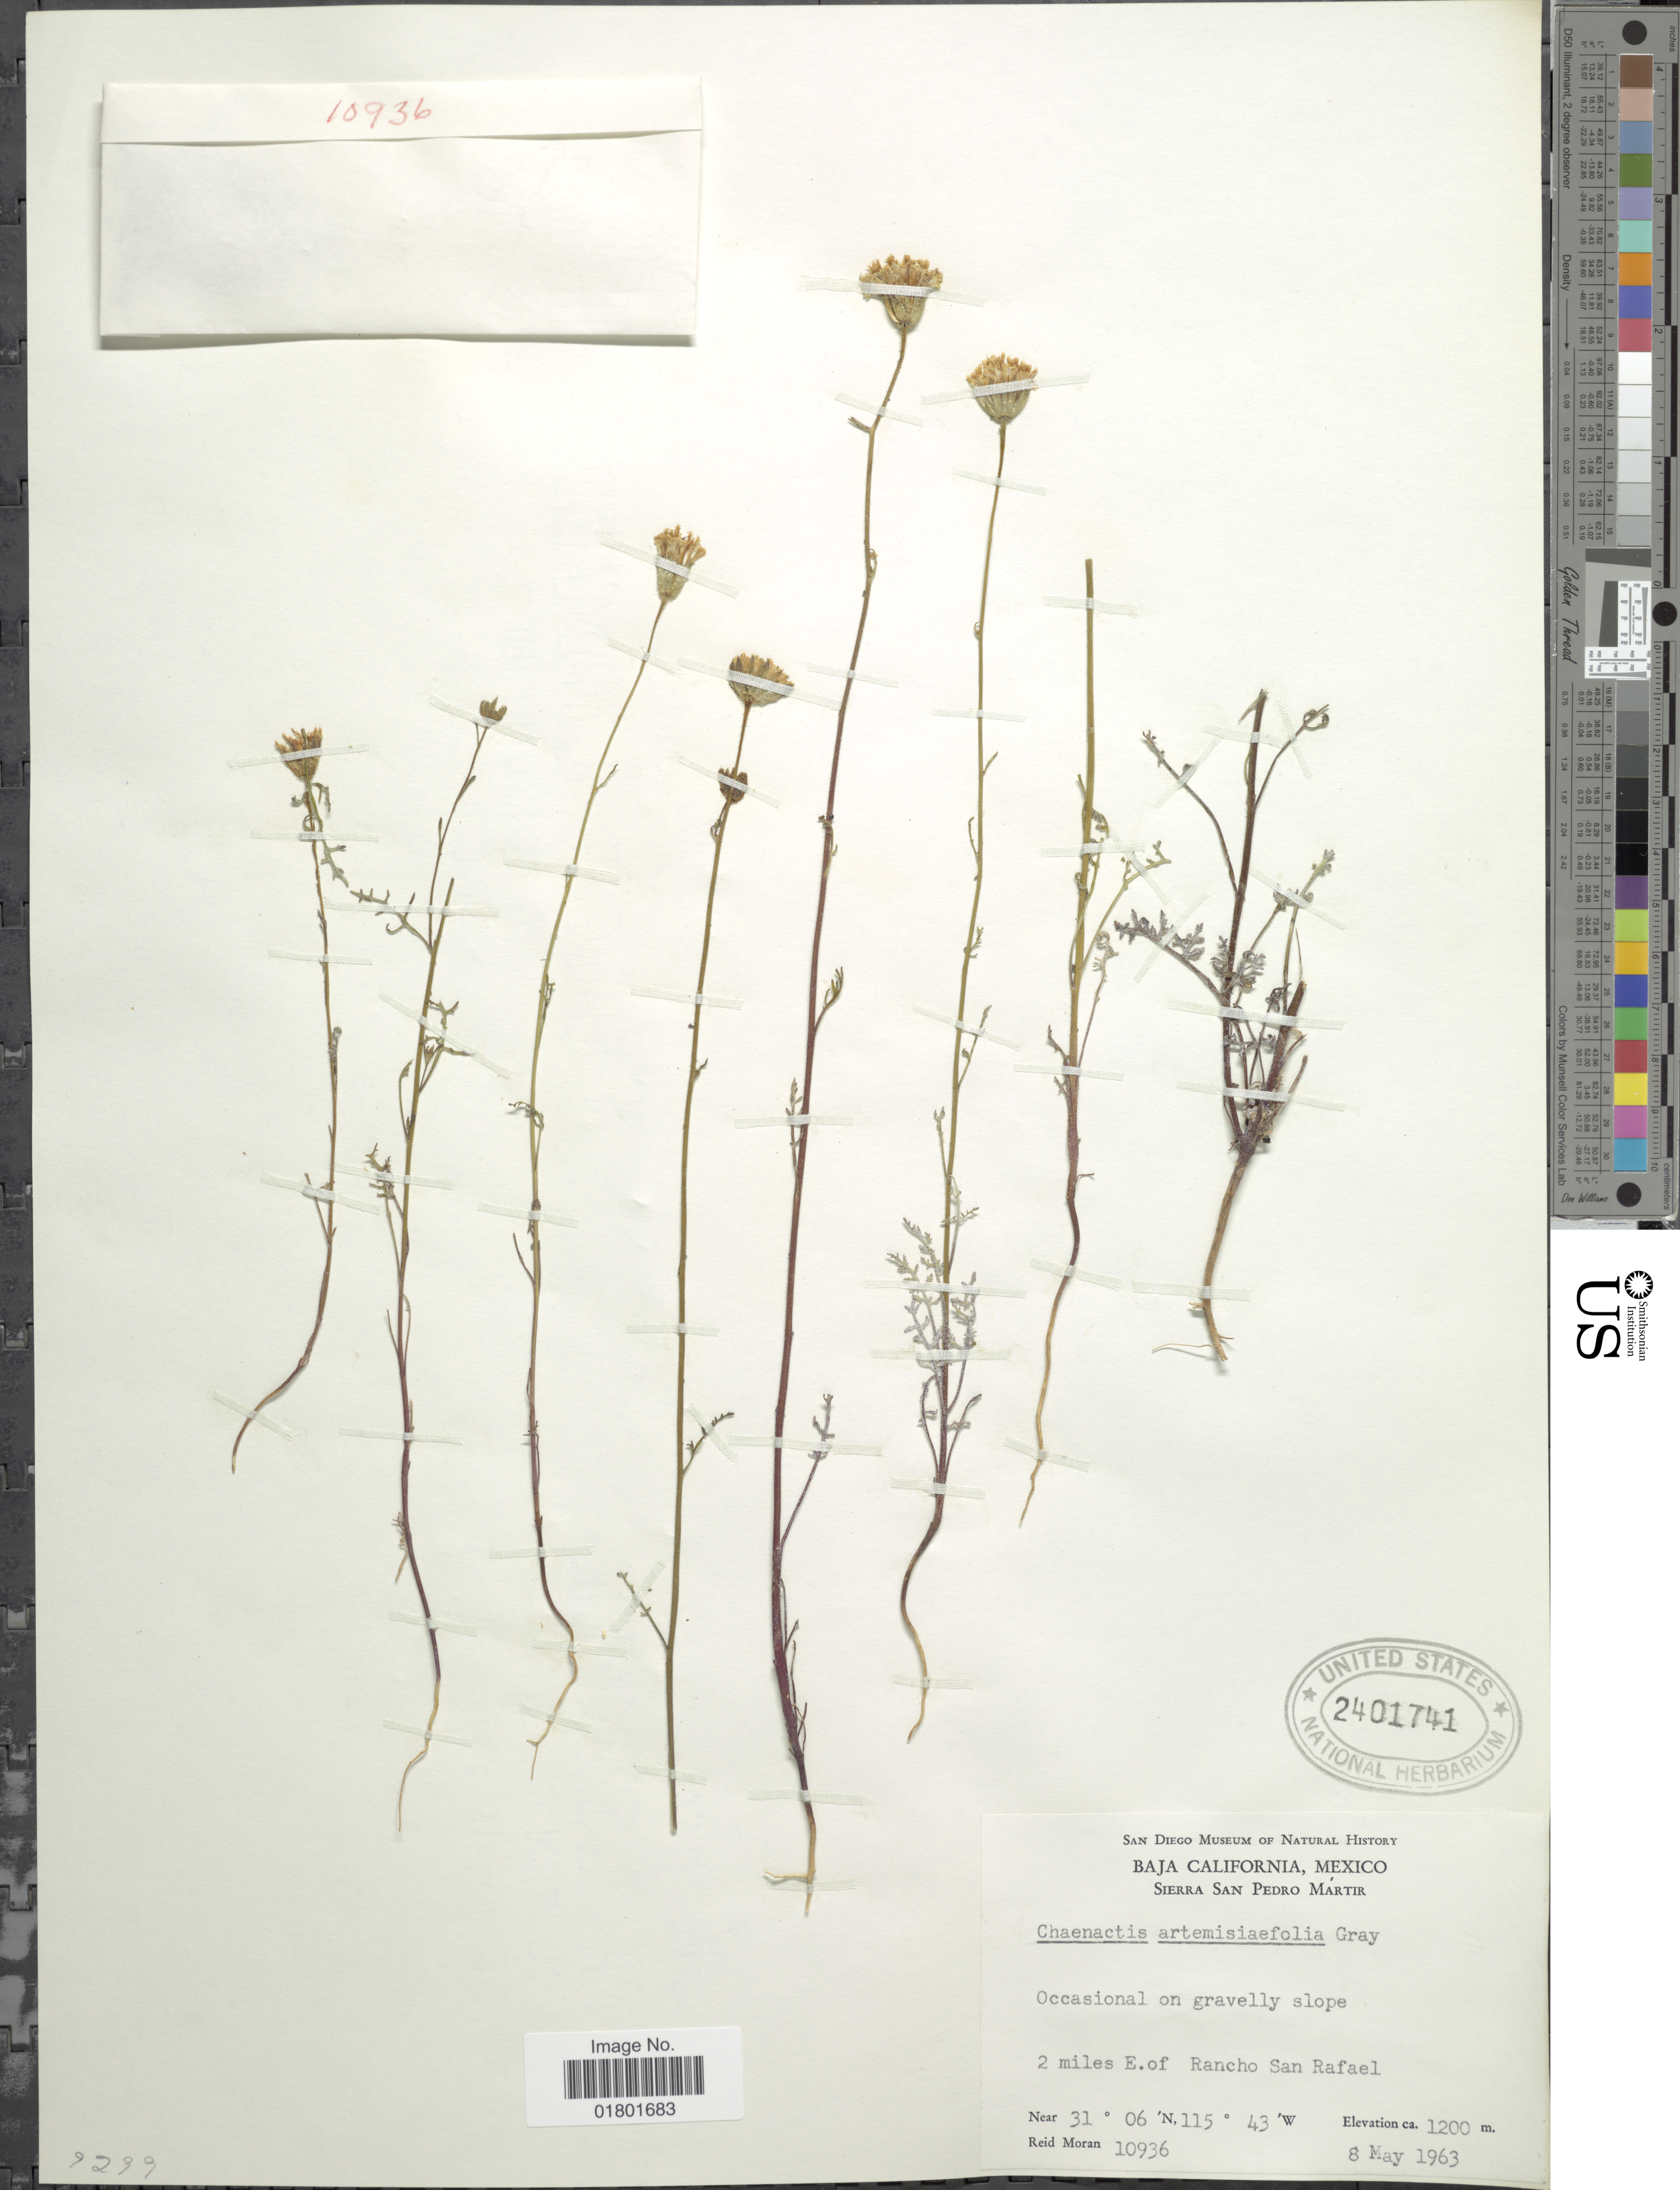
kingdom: Plantae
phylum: Tracheophyta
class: Magnoliopsida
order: Asterales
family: Asteraceae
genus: Chaenactis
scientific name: Chaenactis artemisiifolia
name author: A. Gray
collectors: R. V. Moran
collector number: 10936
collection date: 1963-05-08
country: Mexico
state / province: Baja California Sur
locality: Sierra San Pedro Martir, 2 miles E. of Rancho San Rafael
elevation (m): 1200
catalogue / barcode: US 2401741